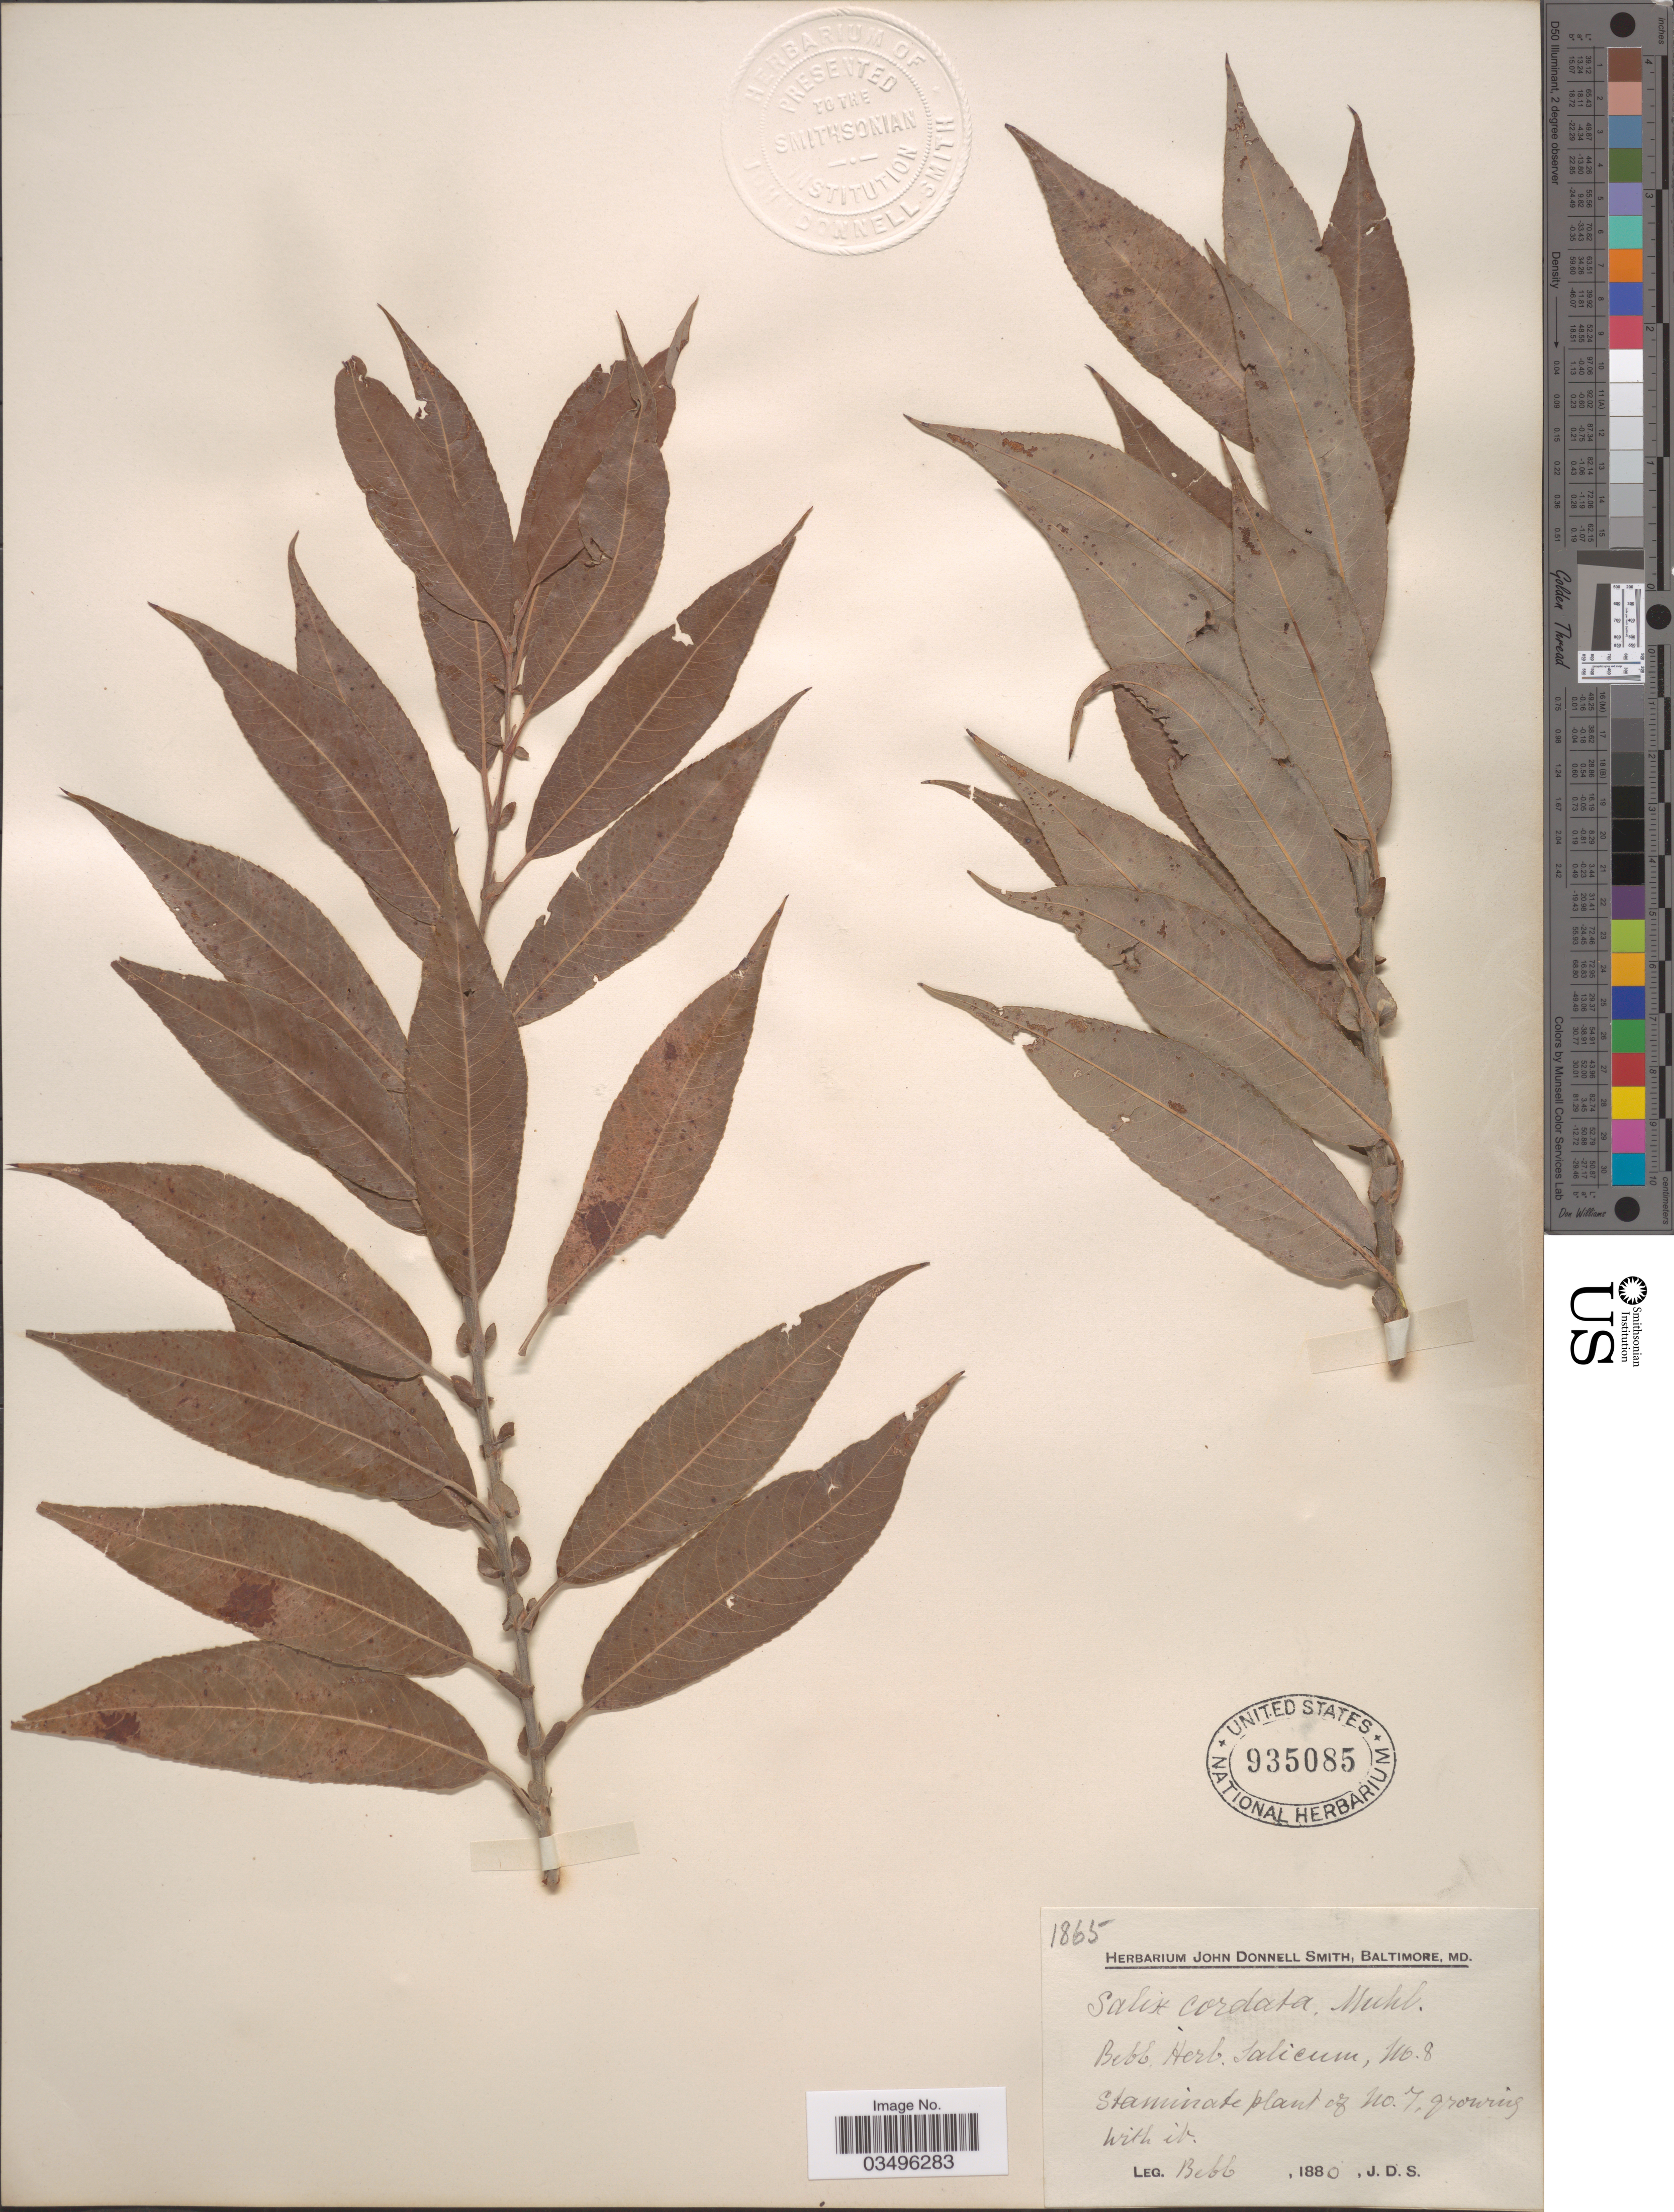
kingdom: Plantae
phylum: Tracheophyta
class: Magnoliopsida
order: Malpighiales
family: Salicaceae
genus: Salix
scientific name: Salix cordata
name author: Michx.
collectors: -. Bebb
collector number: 8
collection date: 1880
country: United States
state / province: Maryland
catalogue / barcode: US 935085